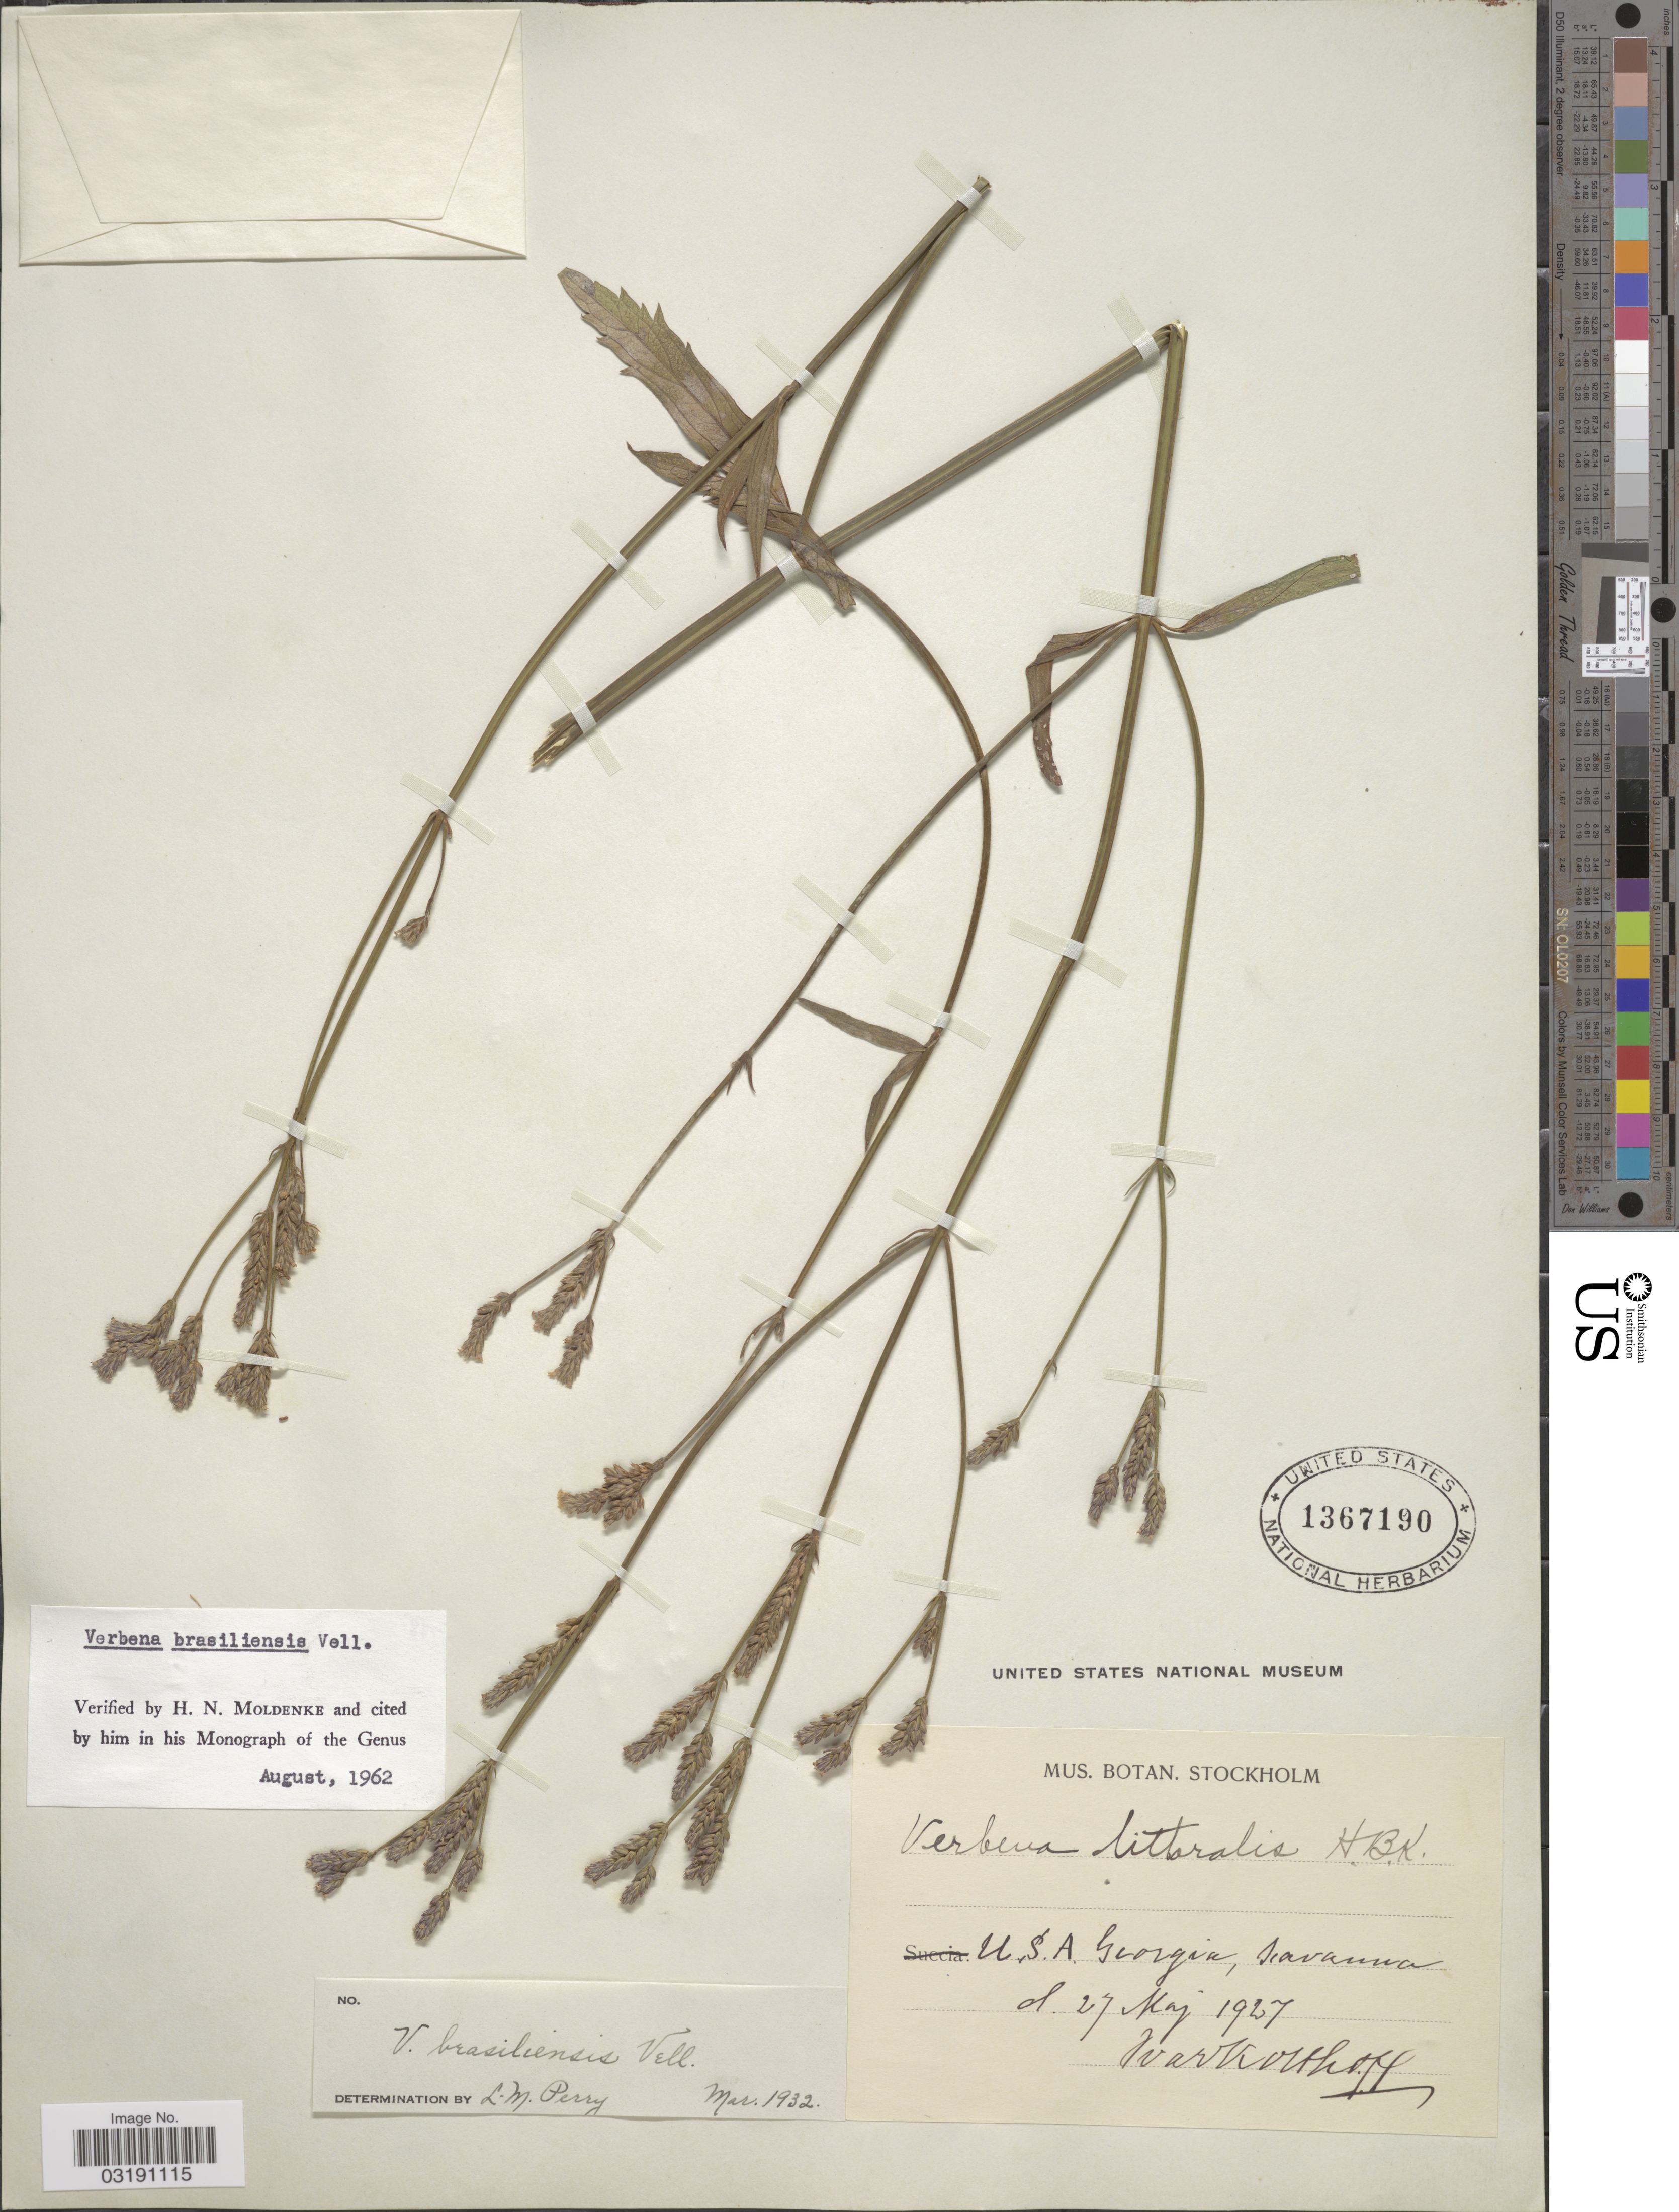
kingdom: Plantae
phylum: Tracheophyta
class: Magnoliopsida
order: Lamiales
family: Verbenaceae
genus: Verbena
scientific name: Verbena brasiliensis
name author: Vell.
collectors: I. Kolthoff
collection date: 1927-05-27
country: United States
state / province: Georgia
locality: Savanna.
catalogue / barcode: US 1367190